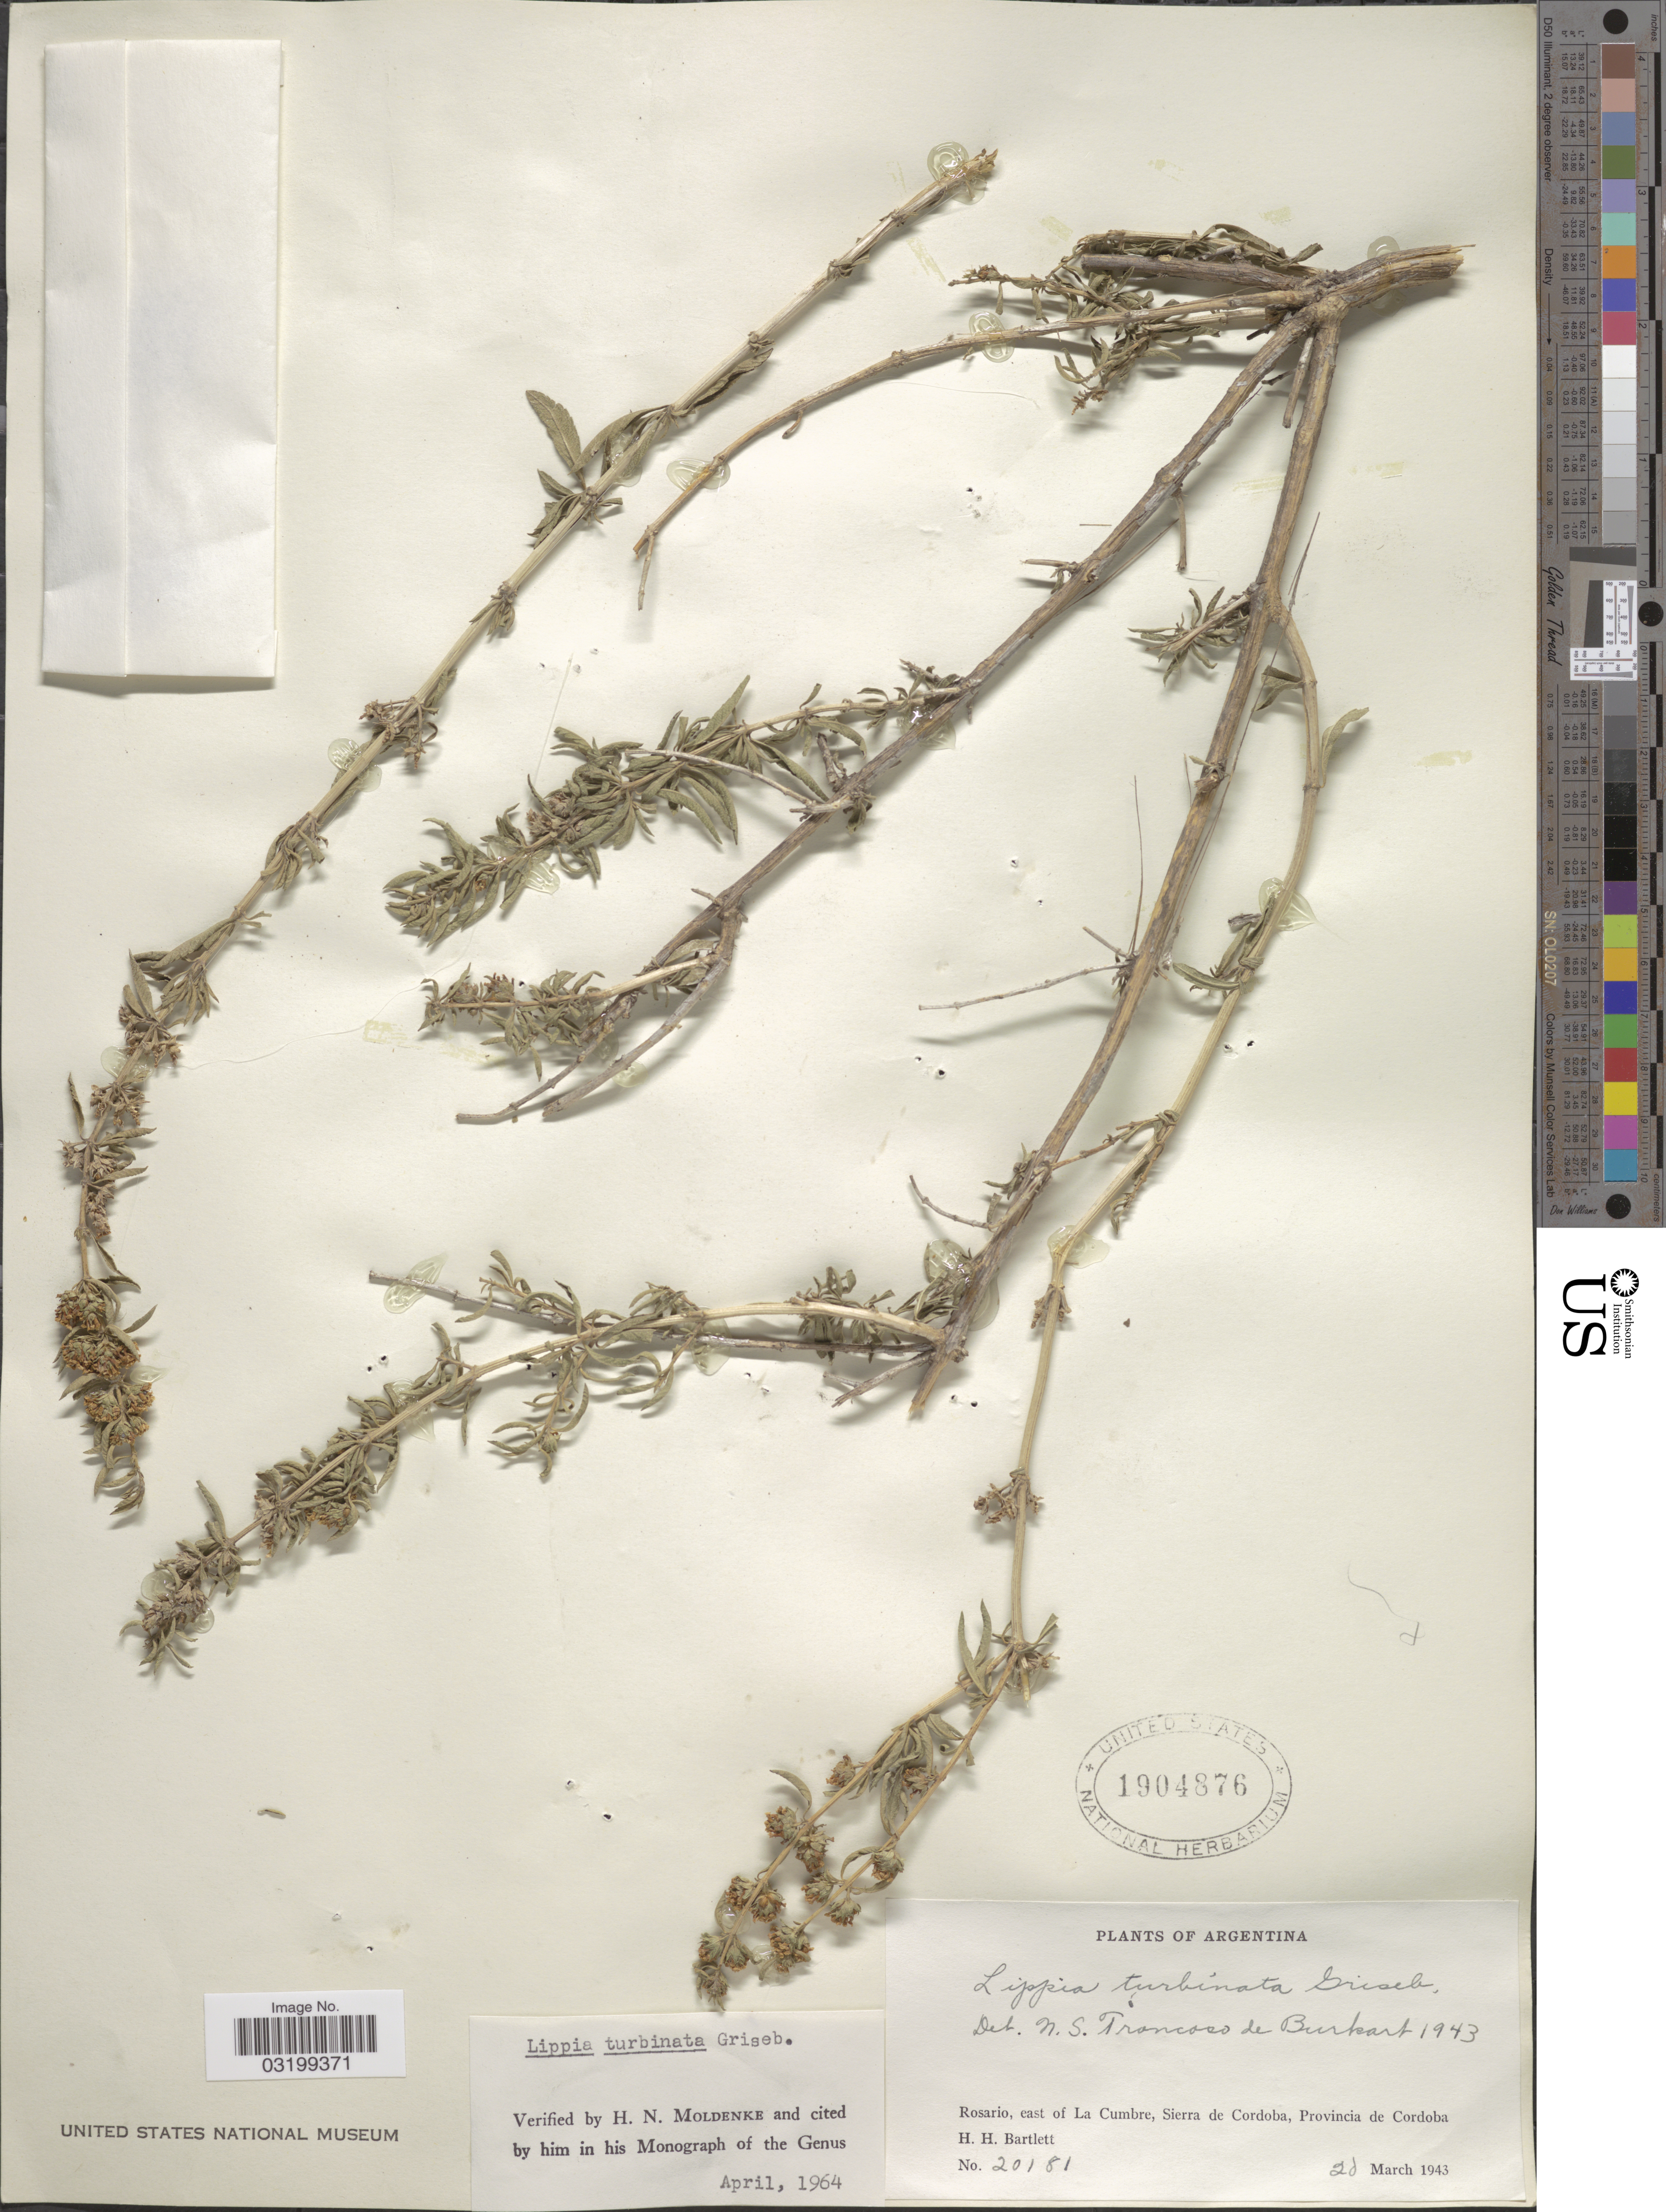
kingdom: Plantae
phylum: Tracheophyta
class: Magnoliopsida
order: Lamiales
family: Verbenaceae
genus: Lippia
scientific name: Lippia turbinata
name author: Griseb.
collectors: H. H. Bartlett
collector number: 20181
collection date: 1943-03-20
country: Argentina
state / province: Cordoba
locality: Rosario, east of La Cumbre, Sierra de Cordoba.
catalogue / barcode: US 1904876